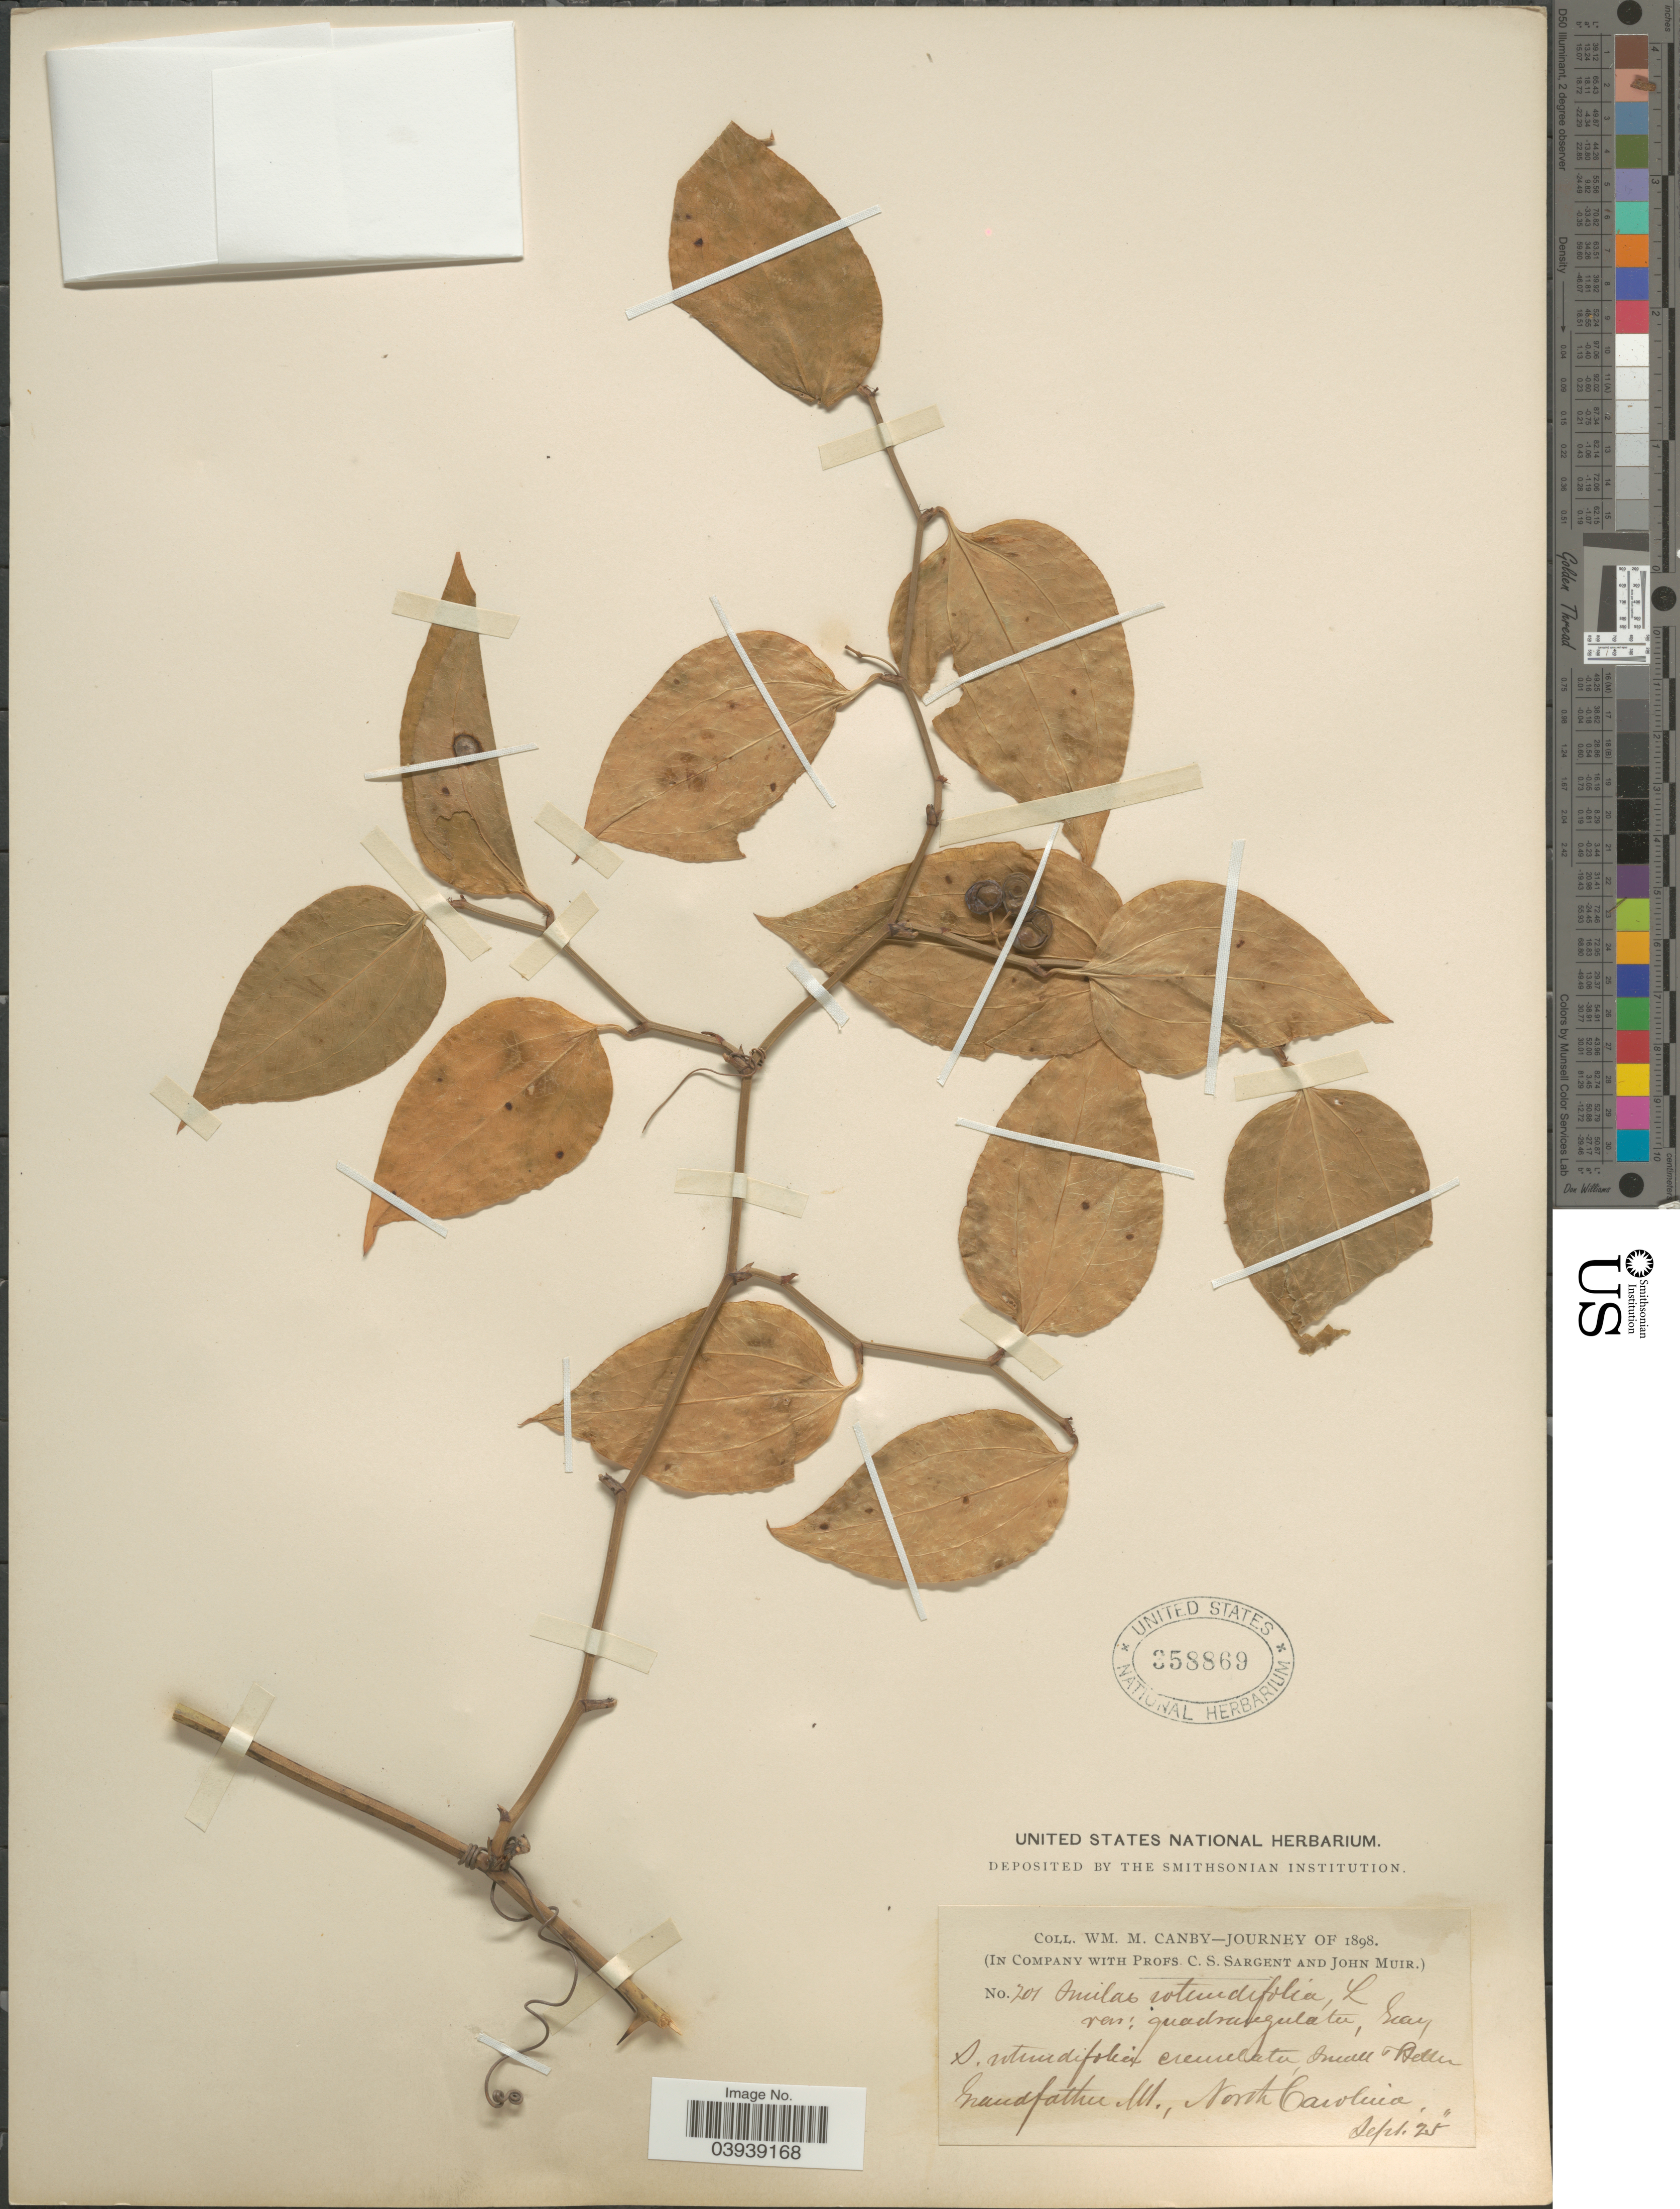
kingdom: Plantae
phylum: Tracheophyta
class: Liliopsida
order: Liliales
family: Smilacaceae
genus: Smilax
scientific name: Smilax rotundifolia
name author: L.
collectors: W. M. Canby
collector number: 201*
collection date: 1898-09-25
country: United States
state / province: North Carolina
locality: Grandfather Mt.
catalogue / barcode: US 358869